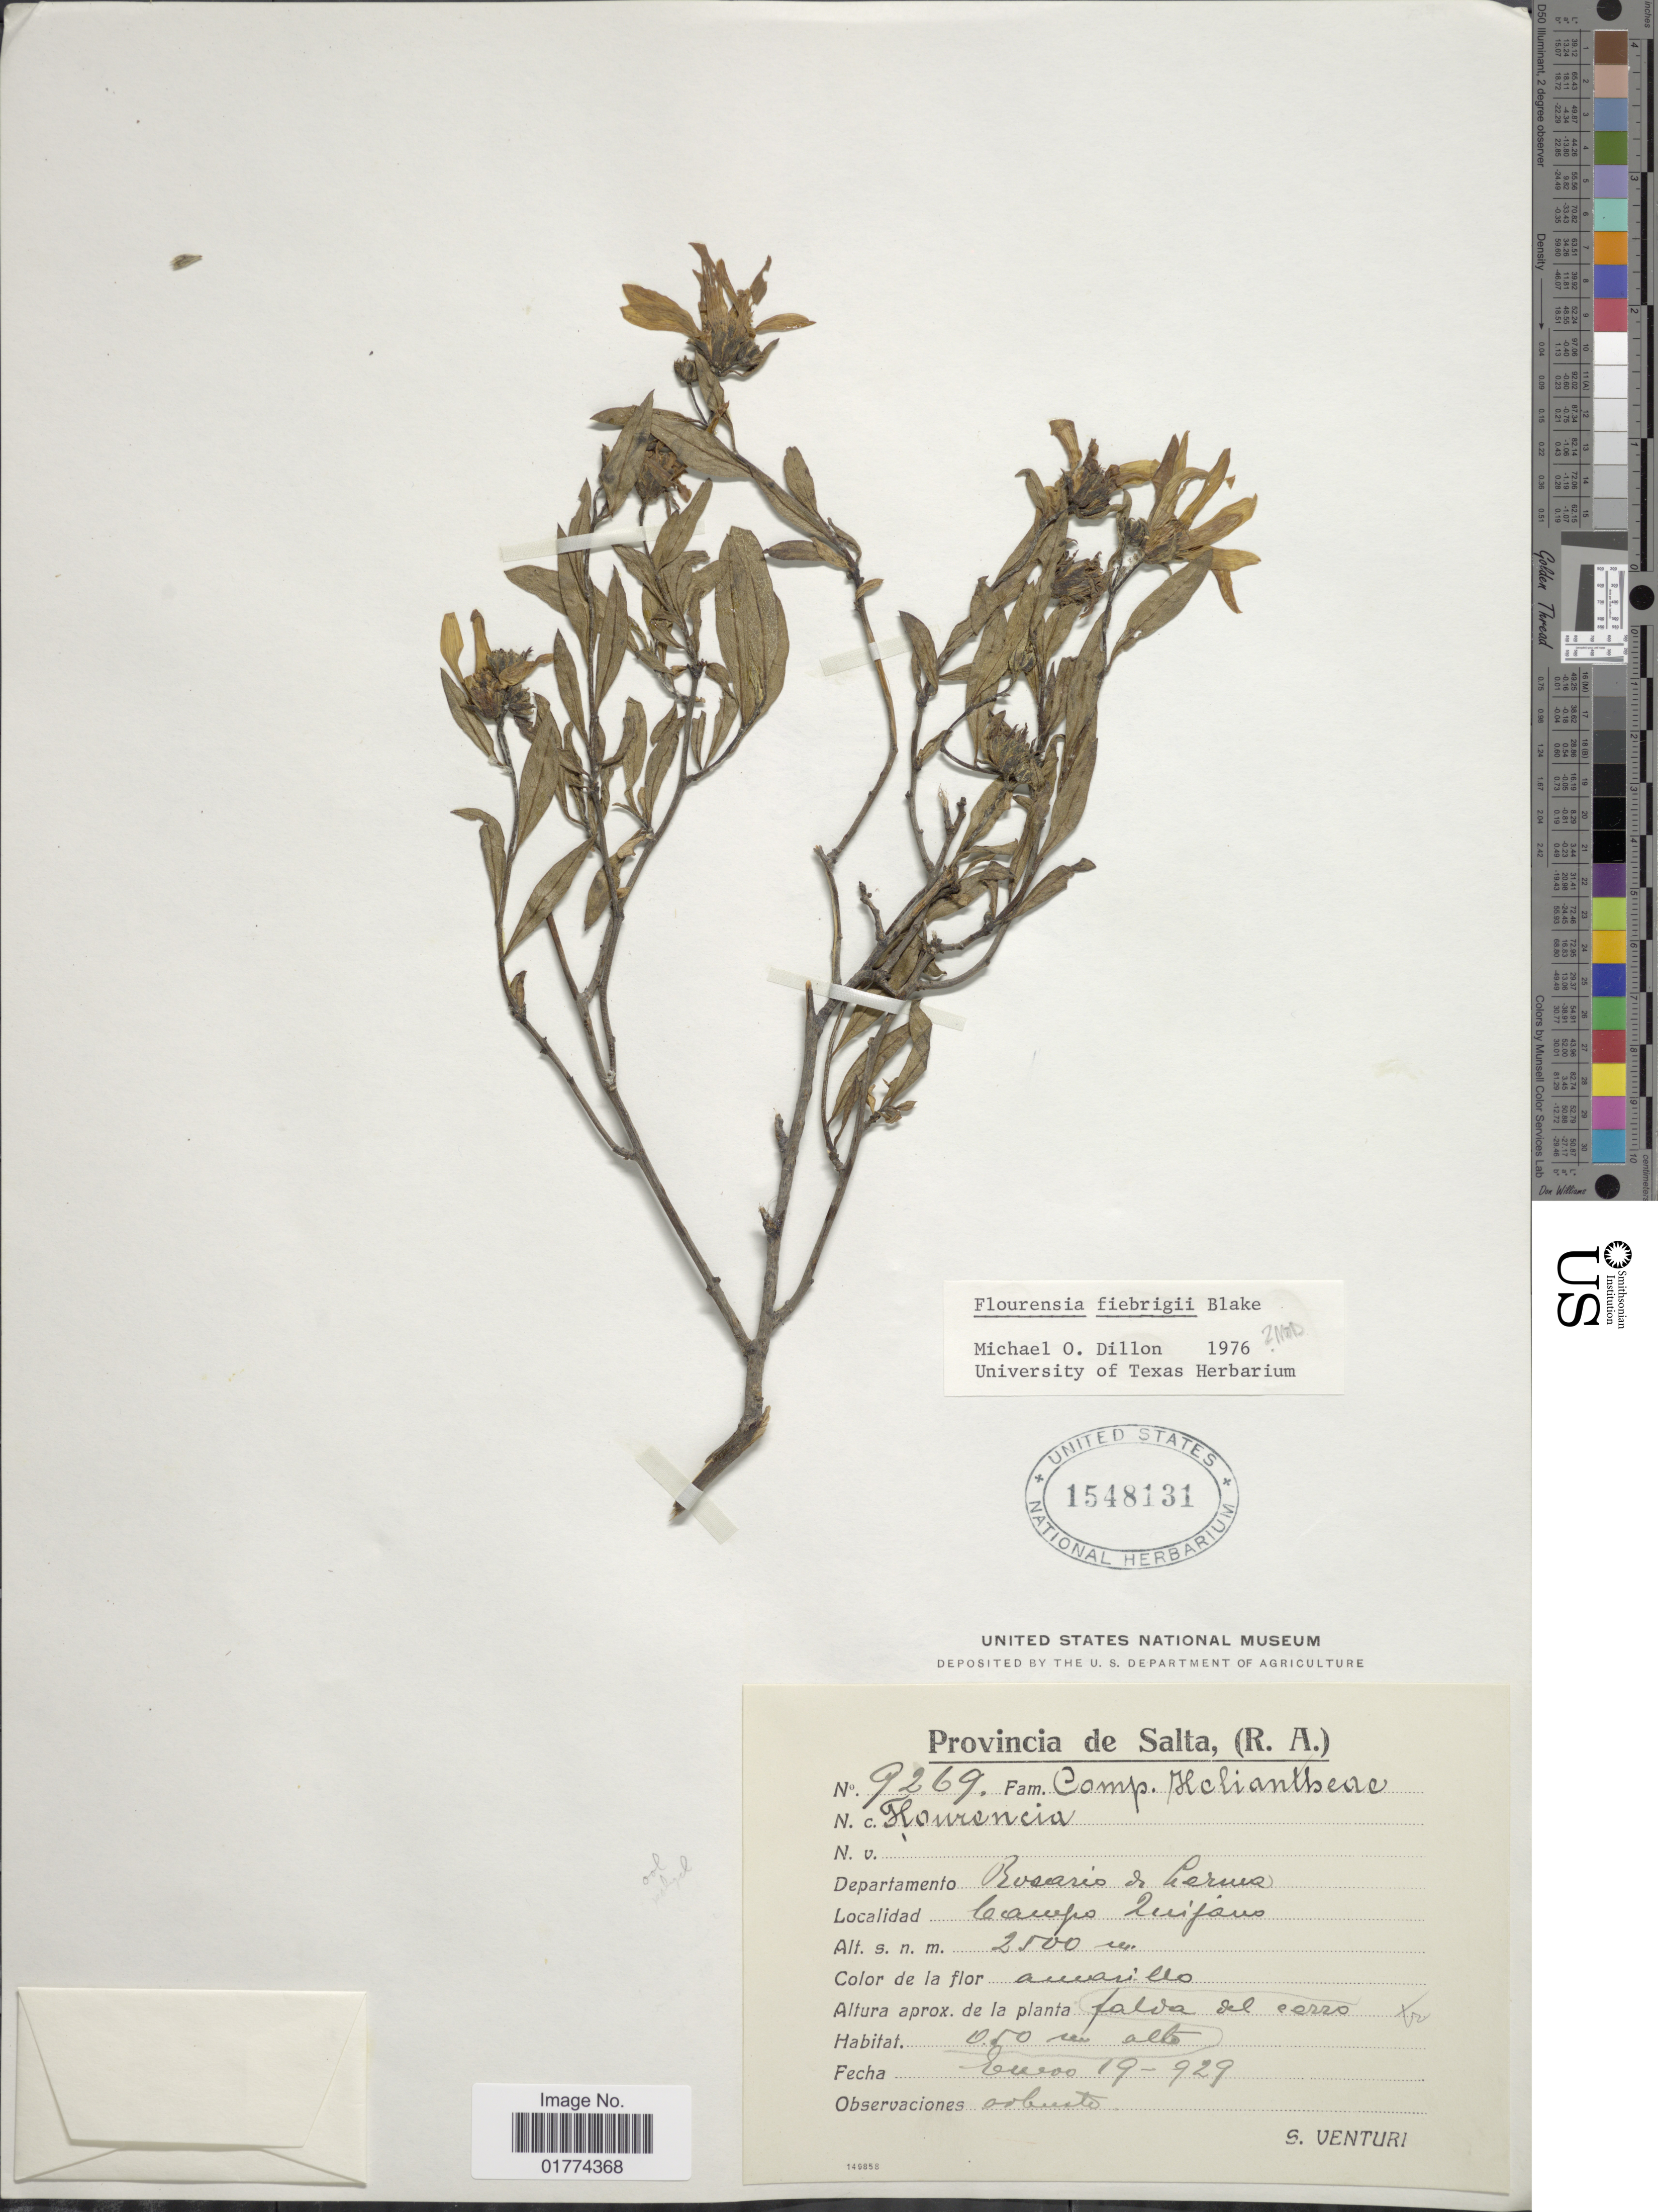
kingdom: Plantae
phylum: Tracheophyta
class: Magnoliopsida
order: Asterales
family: Asteraceae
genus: Flourensia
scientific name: Flourensia fiebrigii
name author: S.F. Blake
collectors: S. Venturi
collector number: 9269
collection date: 1929-01-19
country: Argentina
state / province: Salta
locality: Departament Rosrio de Cernua. Camps Zinifacio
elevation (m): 2500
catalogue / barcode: US 1548131